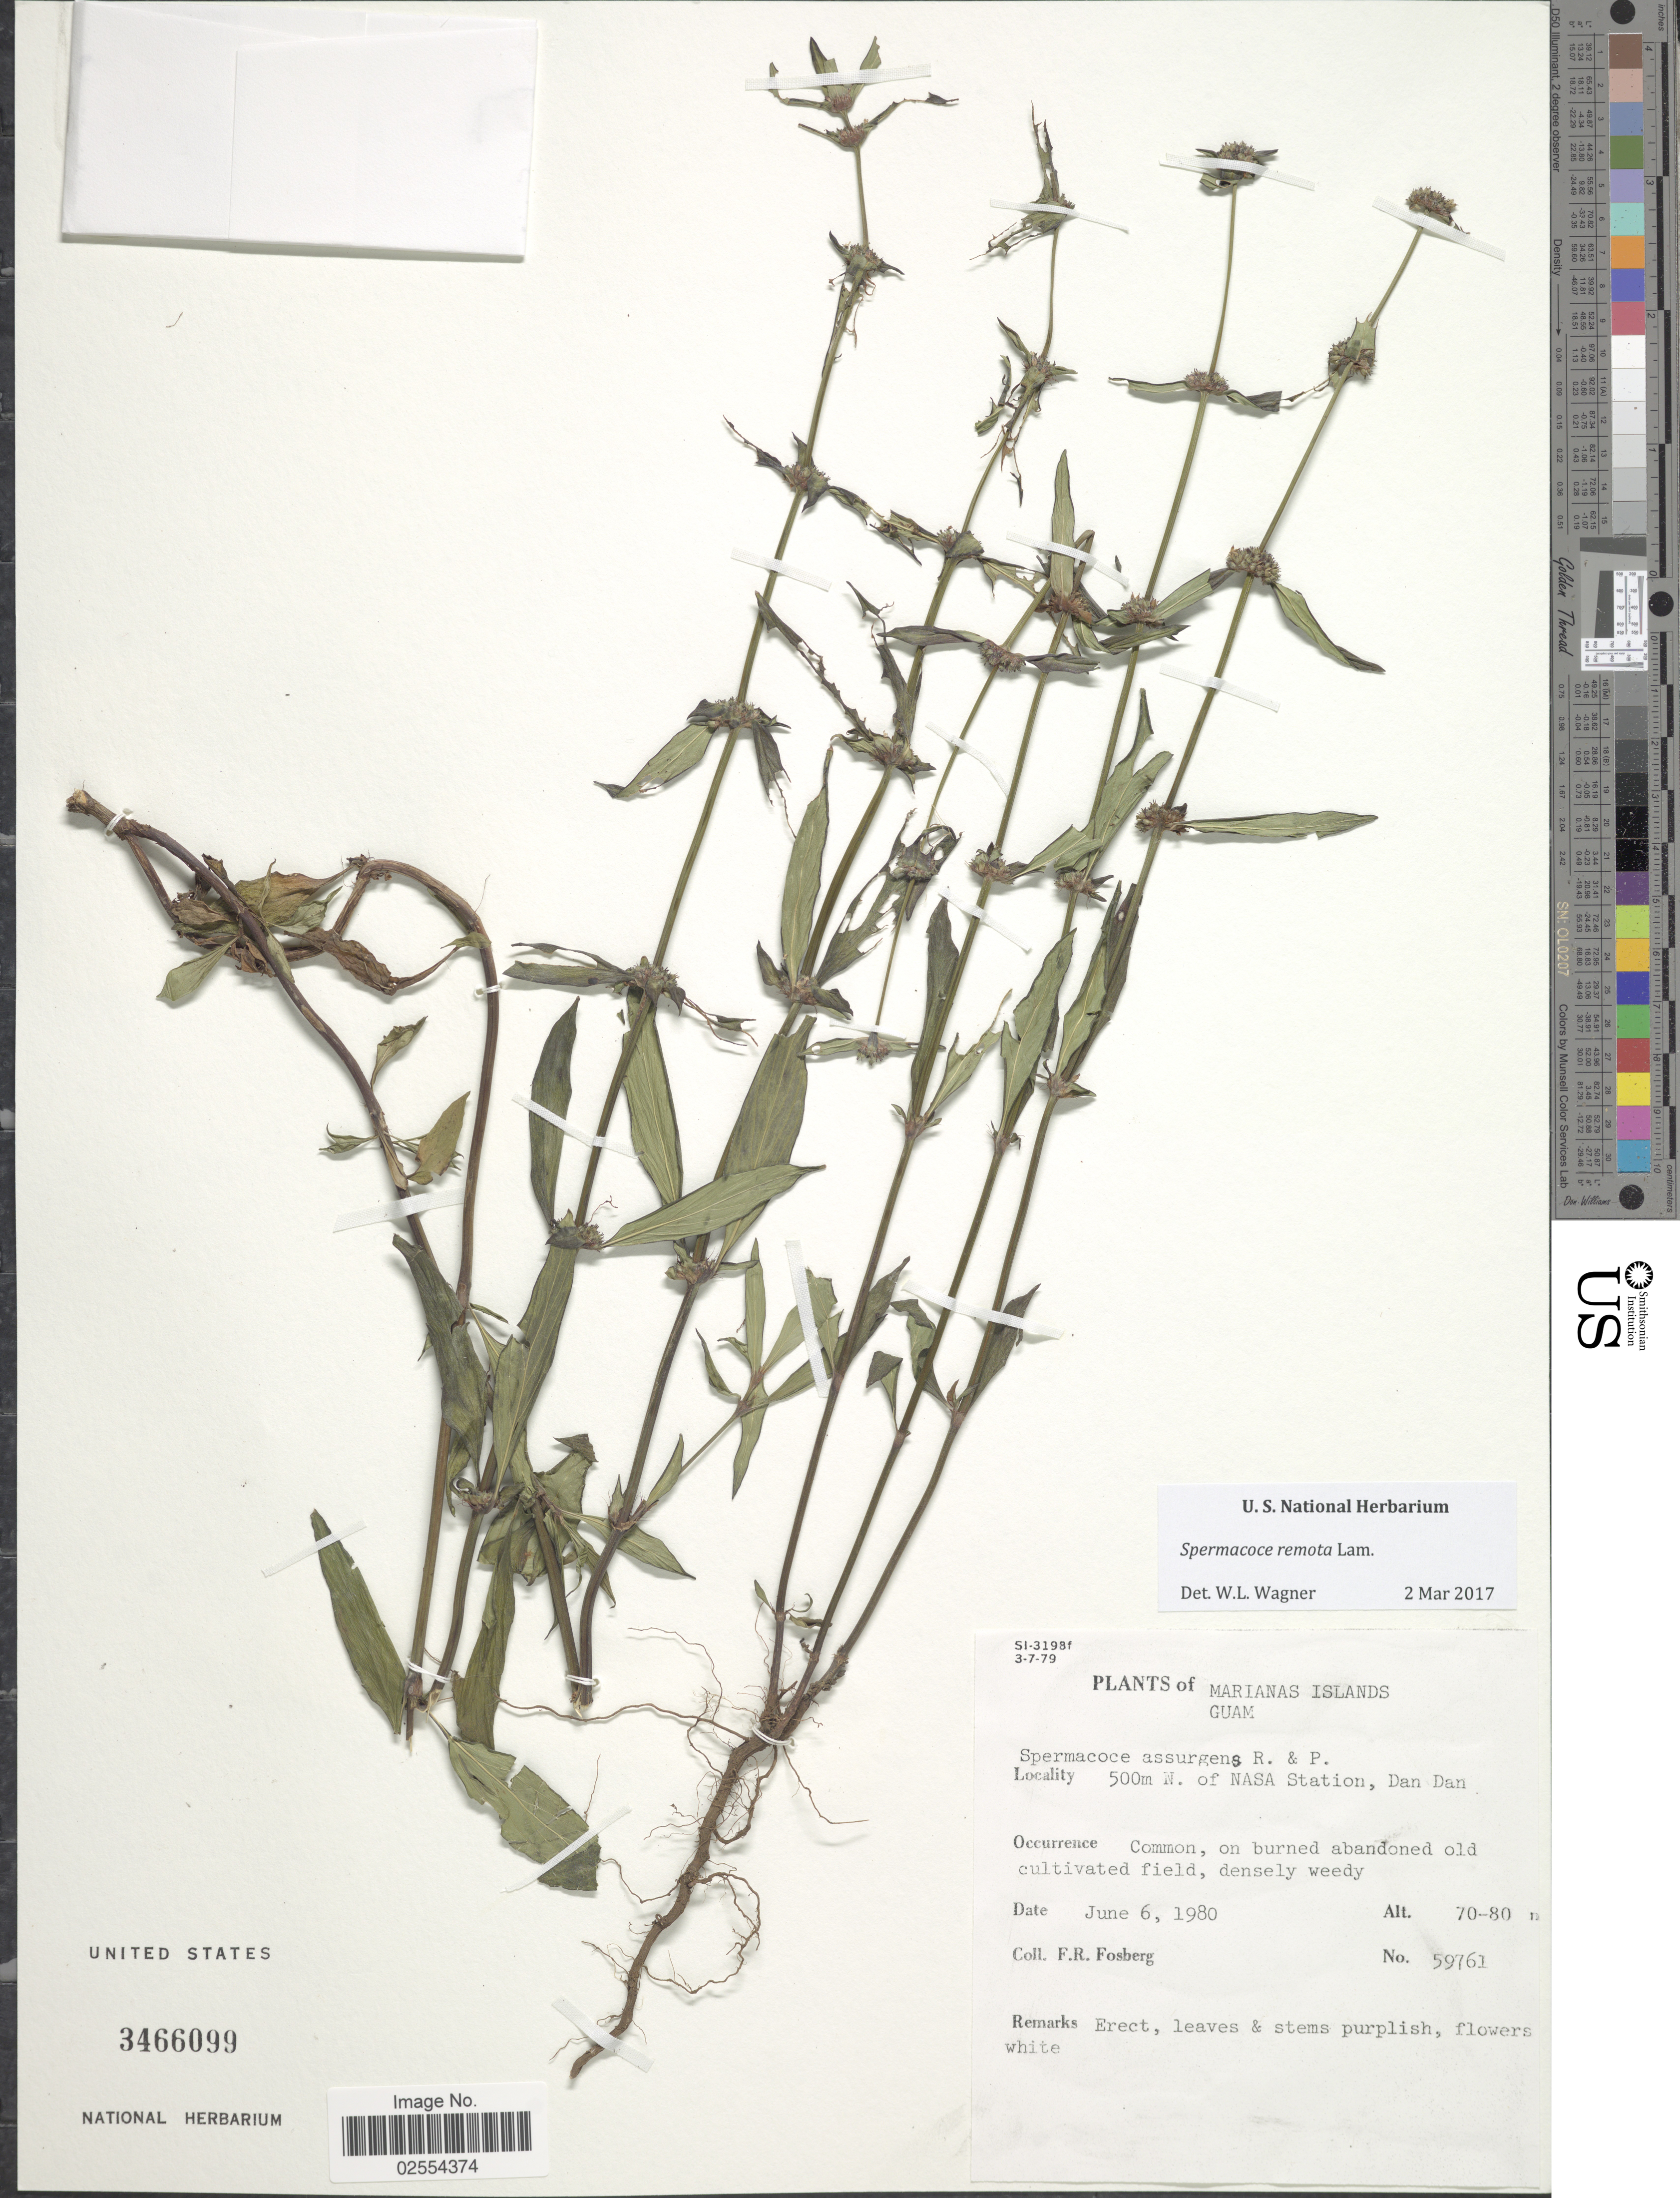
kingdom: Plantae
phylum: Tracheophyta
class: Magnoliopsida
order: Gentianales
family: Rubiaceae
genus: Spermacoce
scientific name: Spermacoce remota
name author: Lam.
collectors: F. R. Fosberg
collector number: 59761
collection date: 1980-06-06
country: Guam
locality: Marianas Islands, 500m N. of NASA Station, Dan Dan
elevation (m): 70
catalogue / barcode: US 3466099